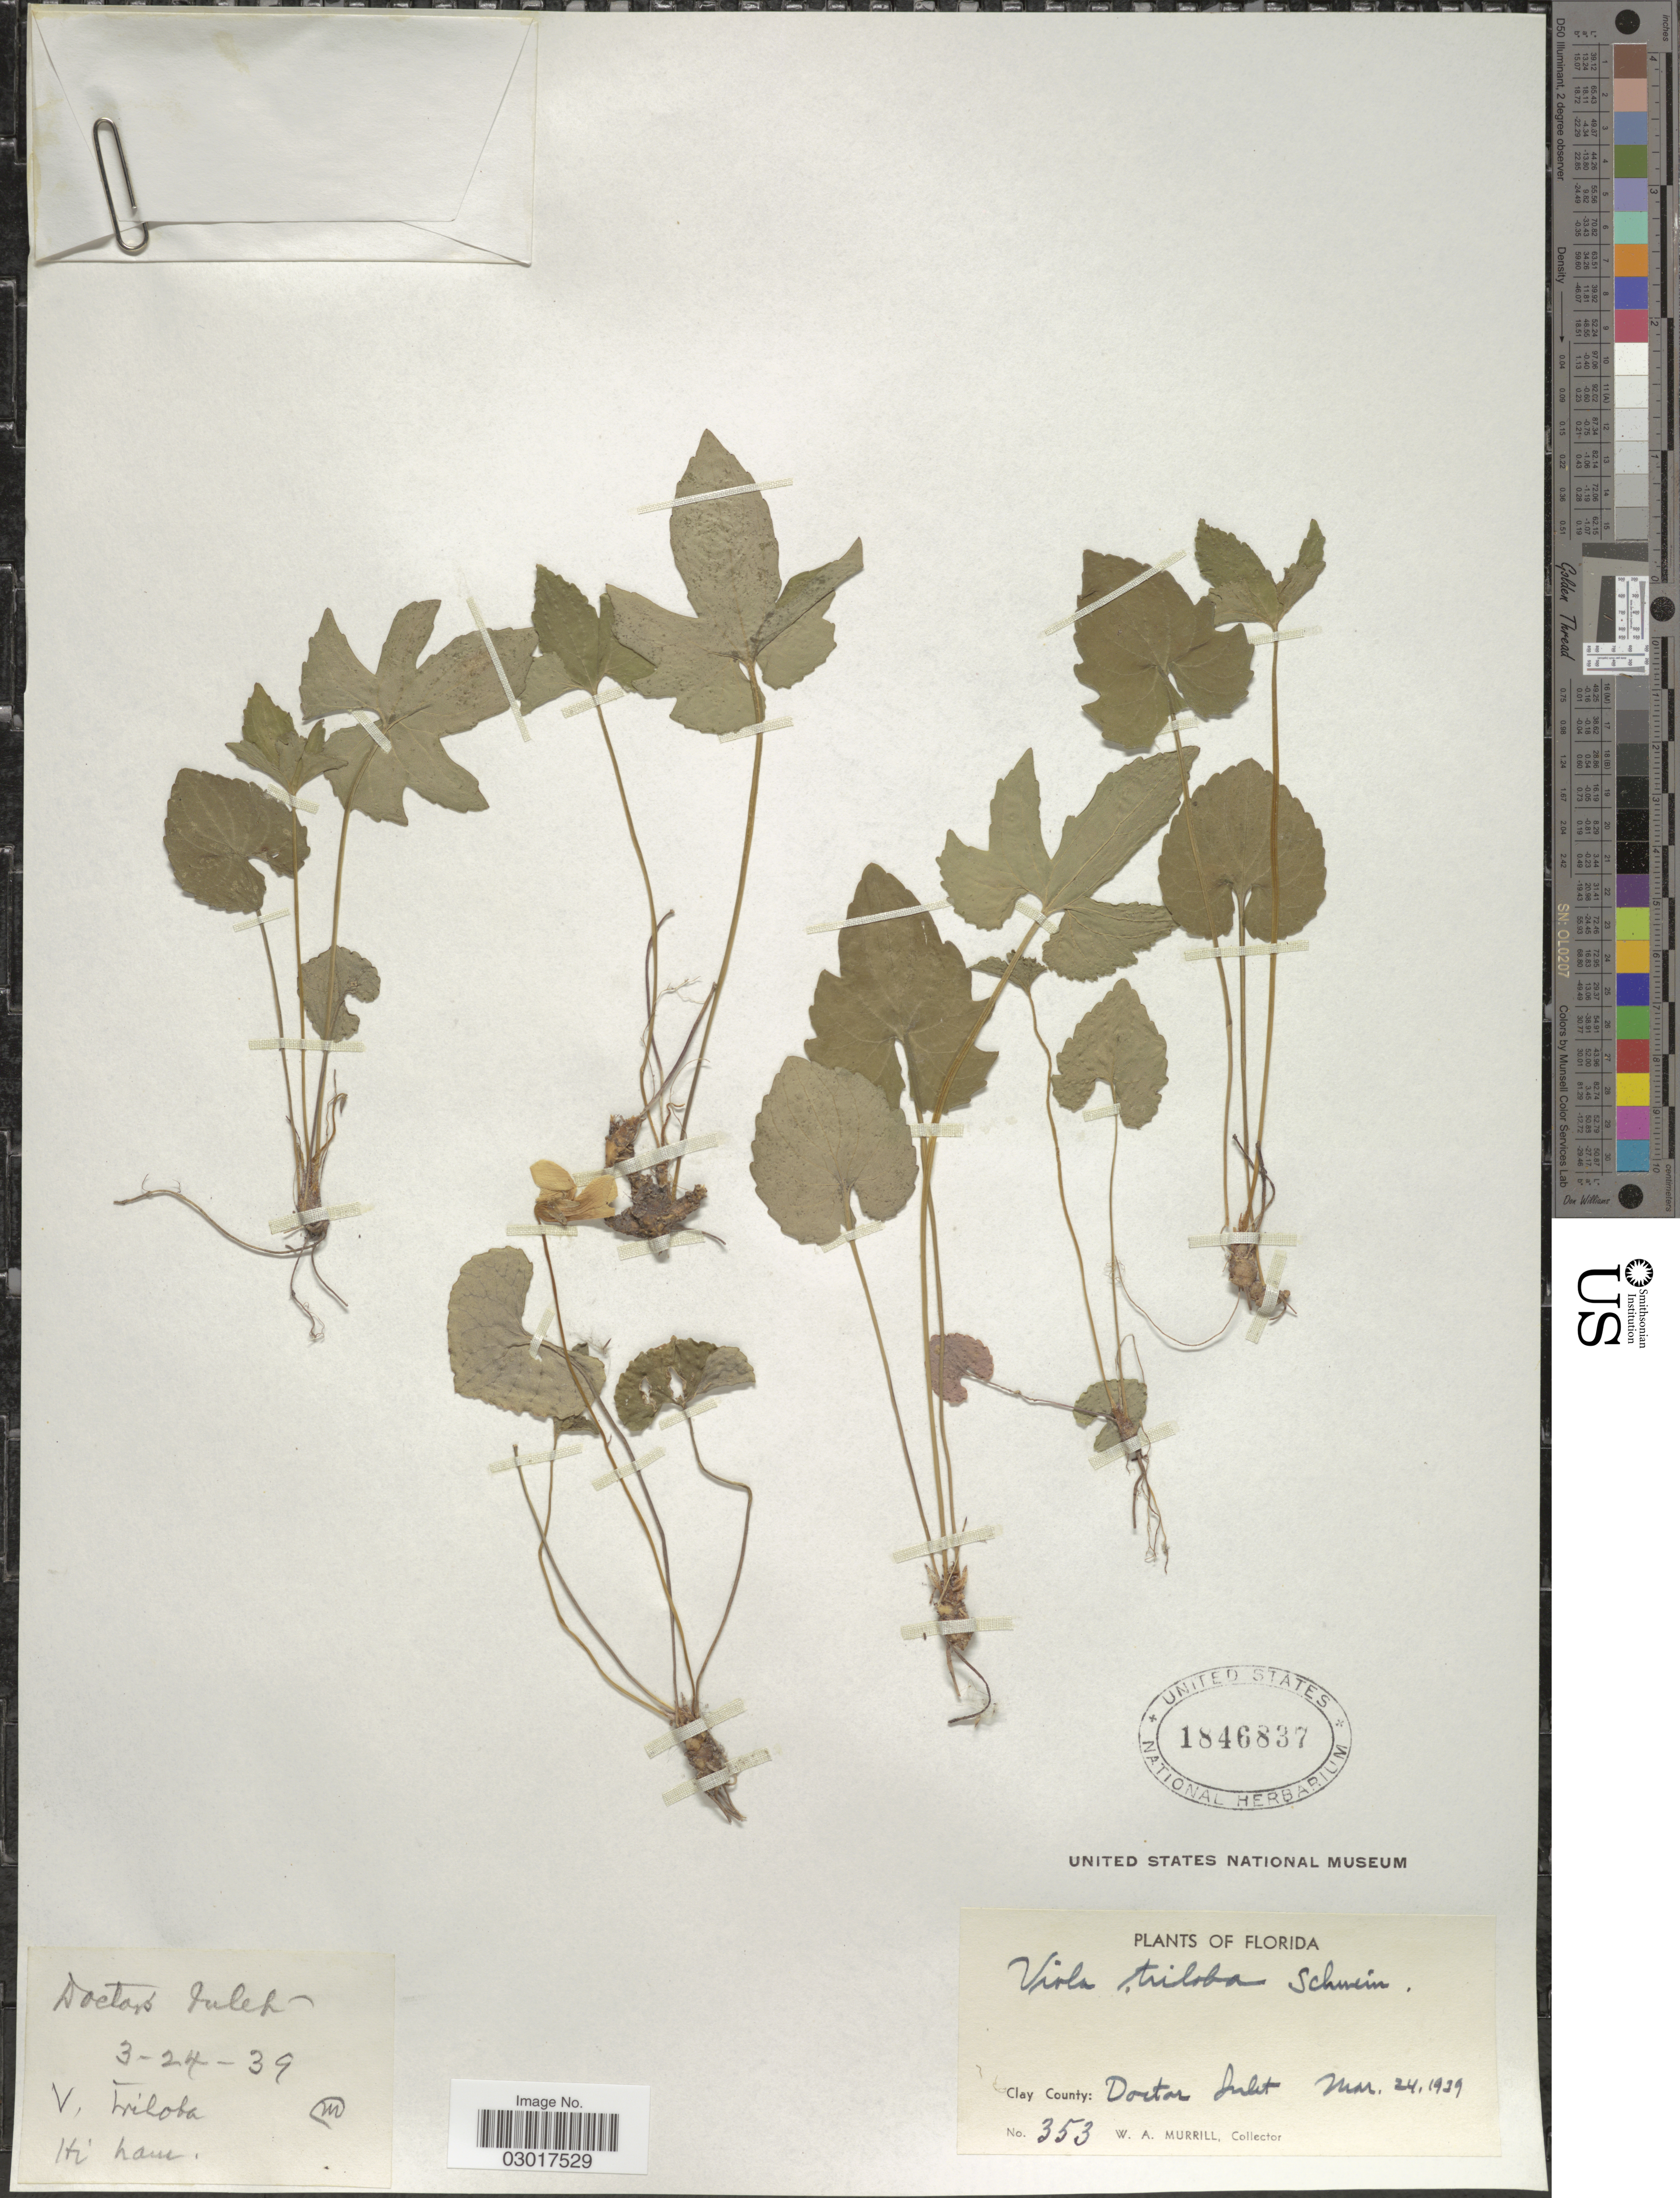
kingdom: Plantae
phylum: Tracheophyta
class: Magnoliopsida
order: Malpighiales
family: Violaceae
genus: Viola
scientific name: Viola triloba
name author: Schwein.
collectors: W. A. Murrill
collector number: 353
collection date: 1939-03-24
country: United States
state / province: Florida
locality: Clay County: Doctor Inlet.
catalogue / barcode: US 1846837